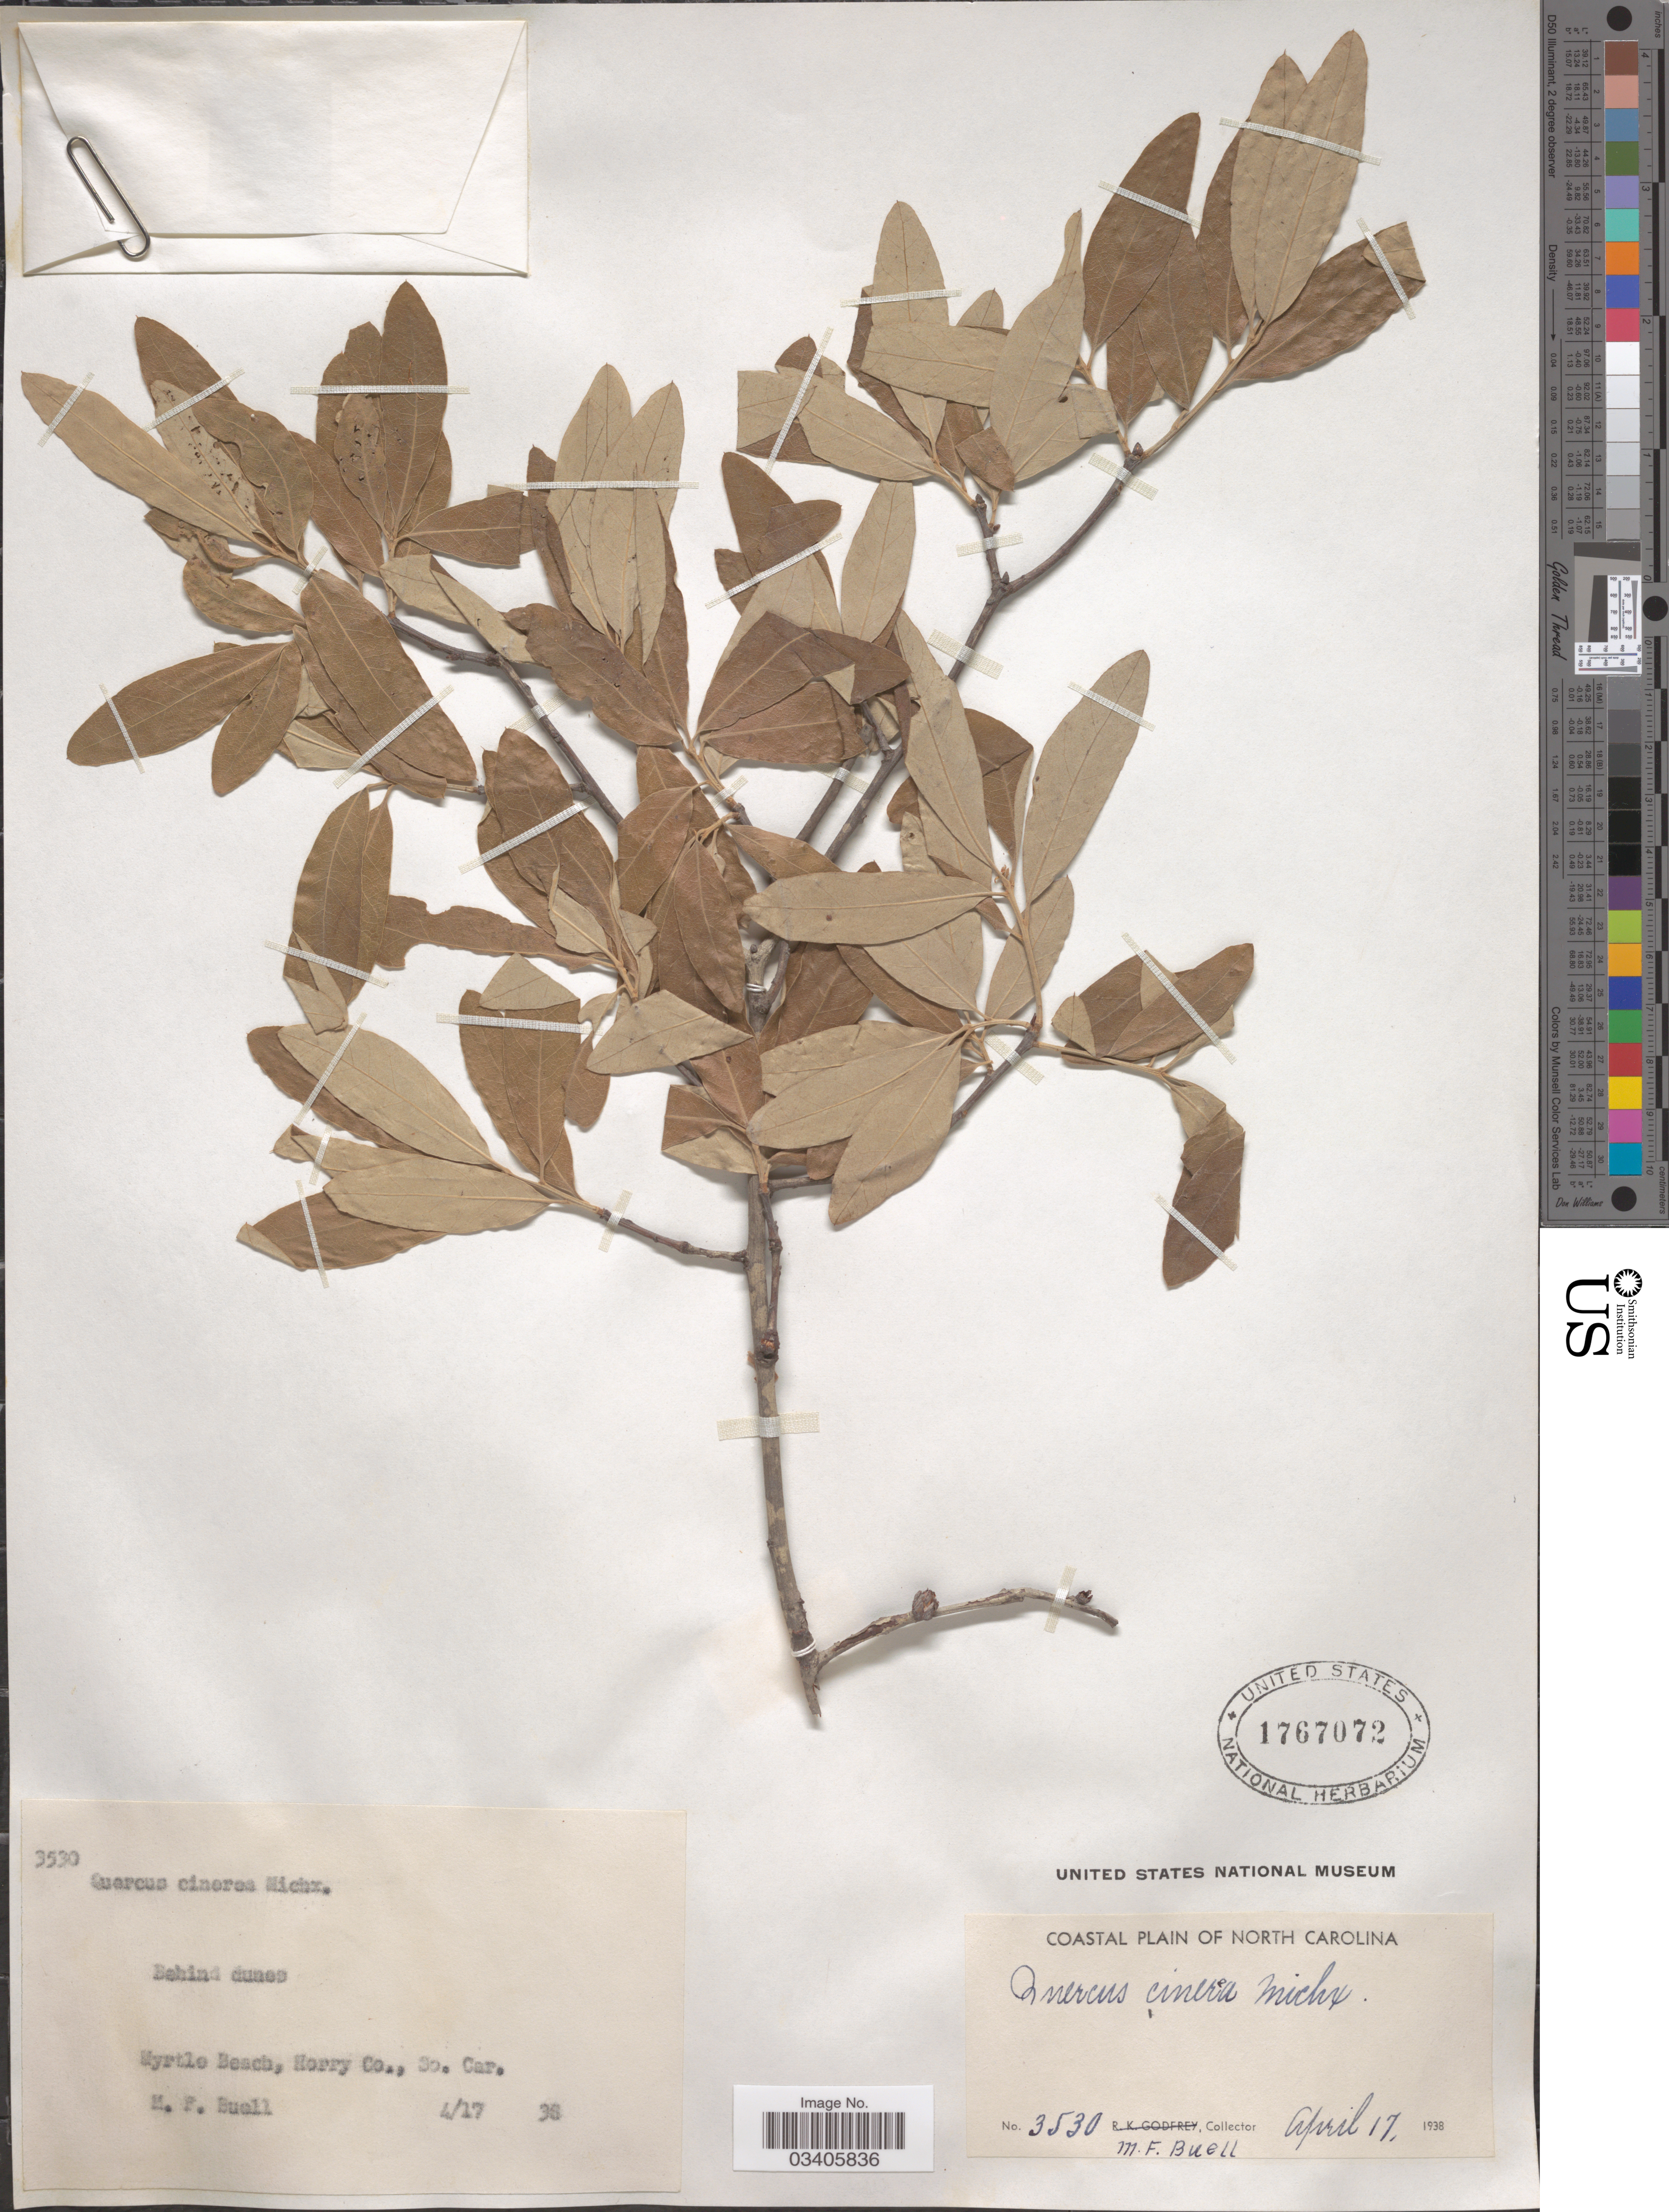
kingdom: Plantae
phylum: Tracheophyta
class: Magnoliopsida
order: Fagales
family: Fagaceae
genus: Quercus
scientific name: Quercus incana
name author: W. Bartram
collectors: M. Buell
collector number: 3530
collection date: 1938-04-17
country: United States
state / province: South Carolina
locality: Myrtle Beach, Horry Co.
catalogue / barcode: US 1767072